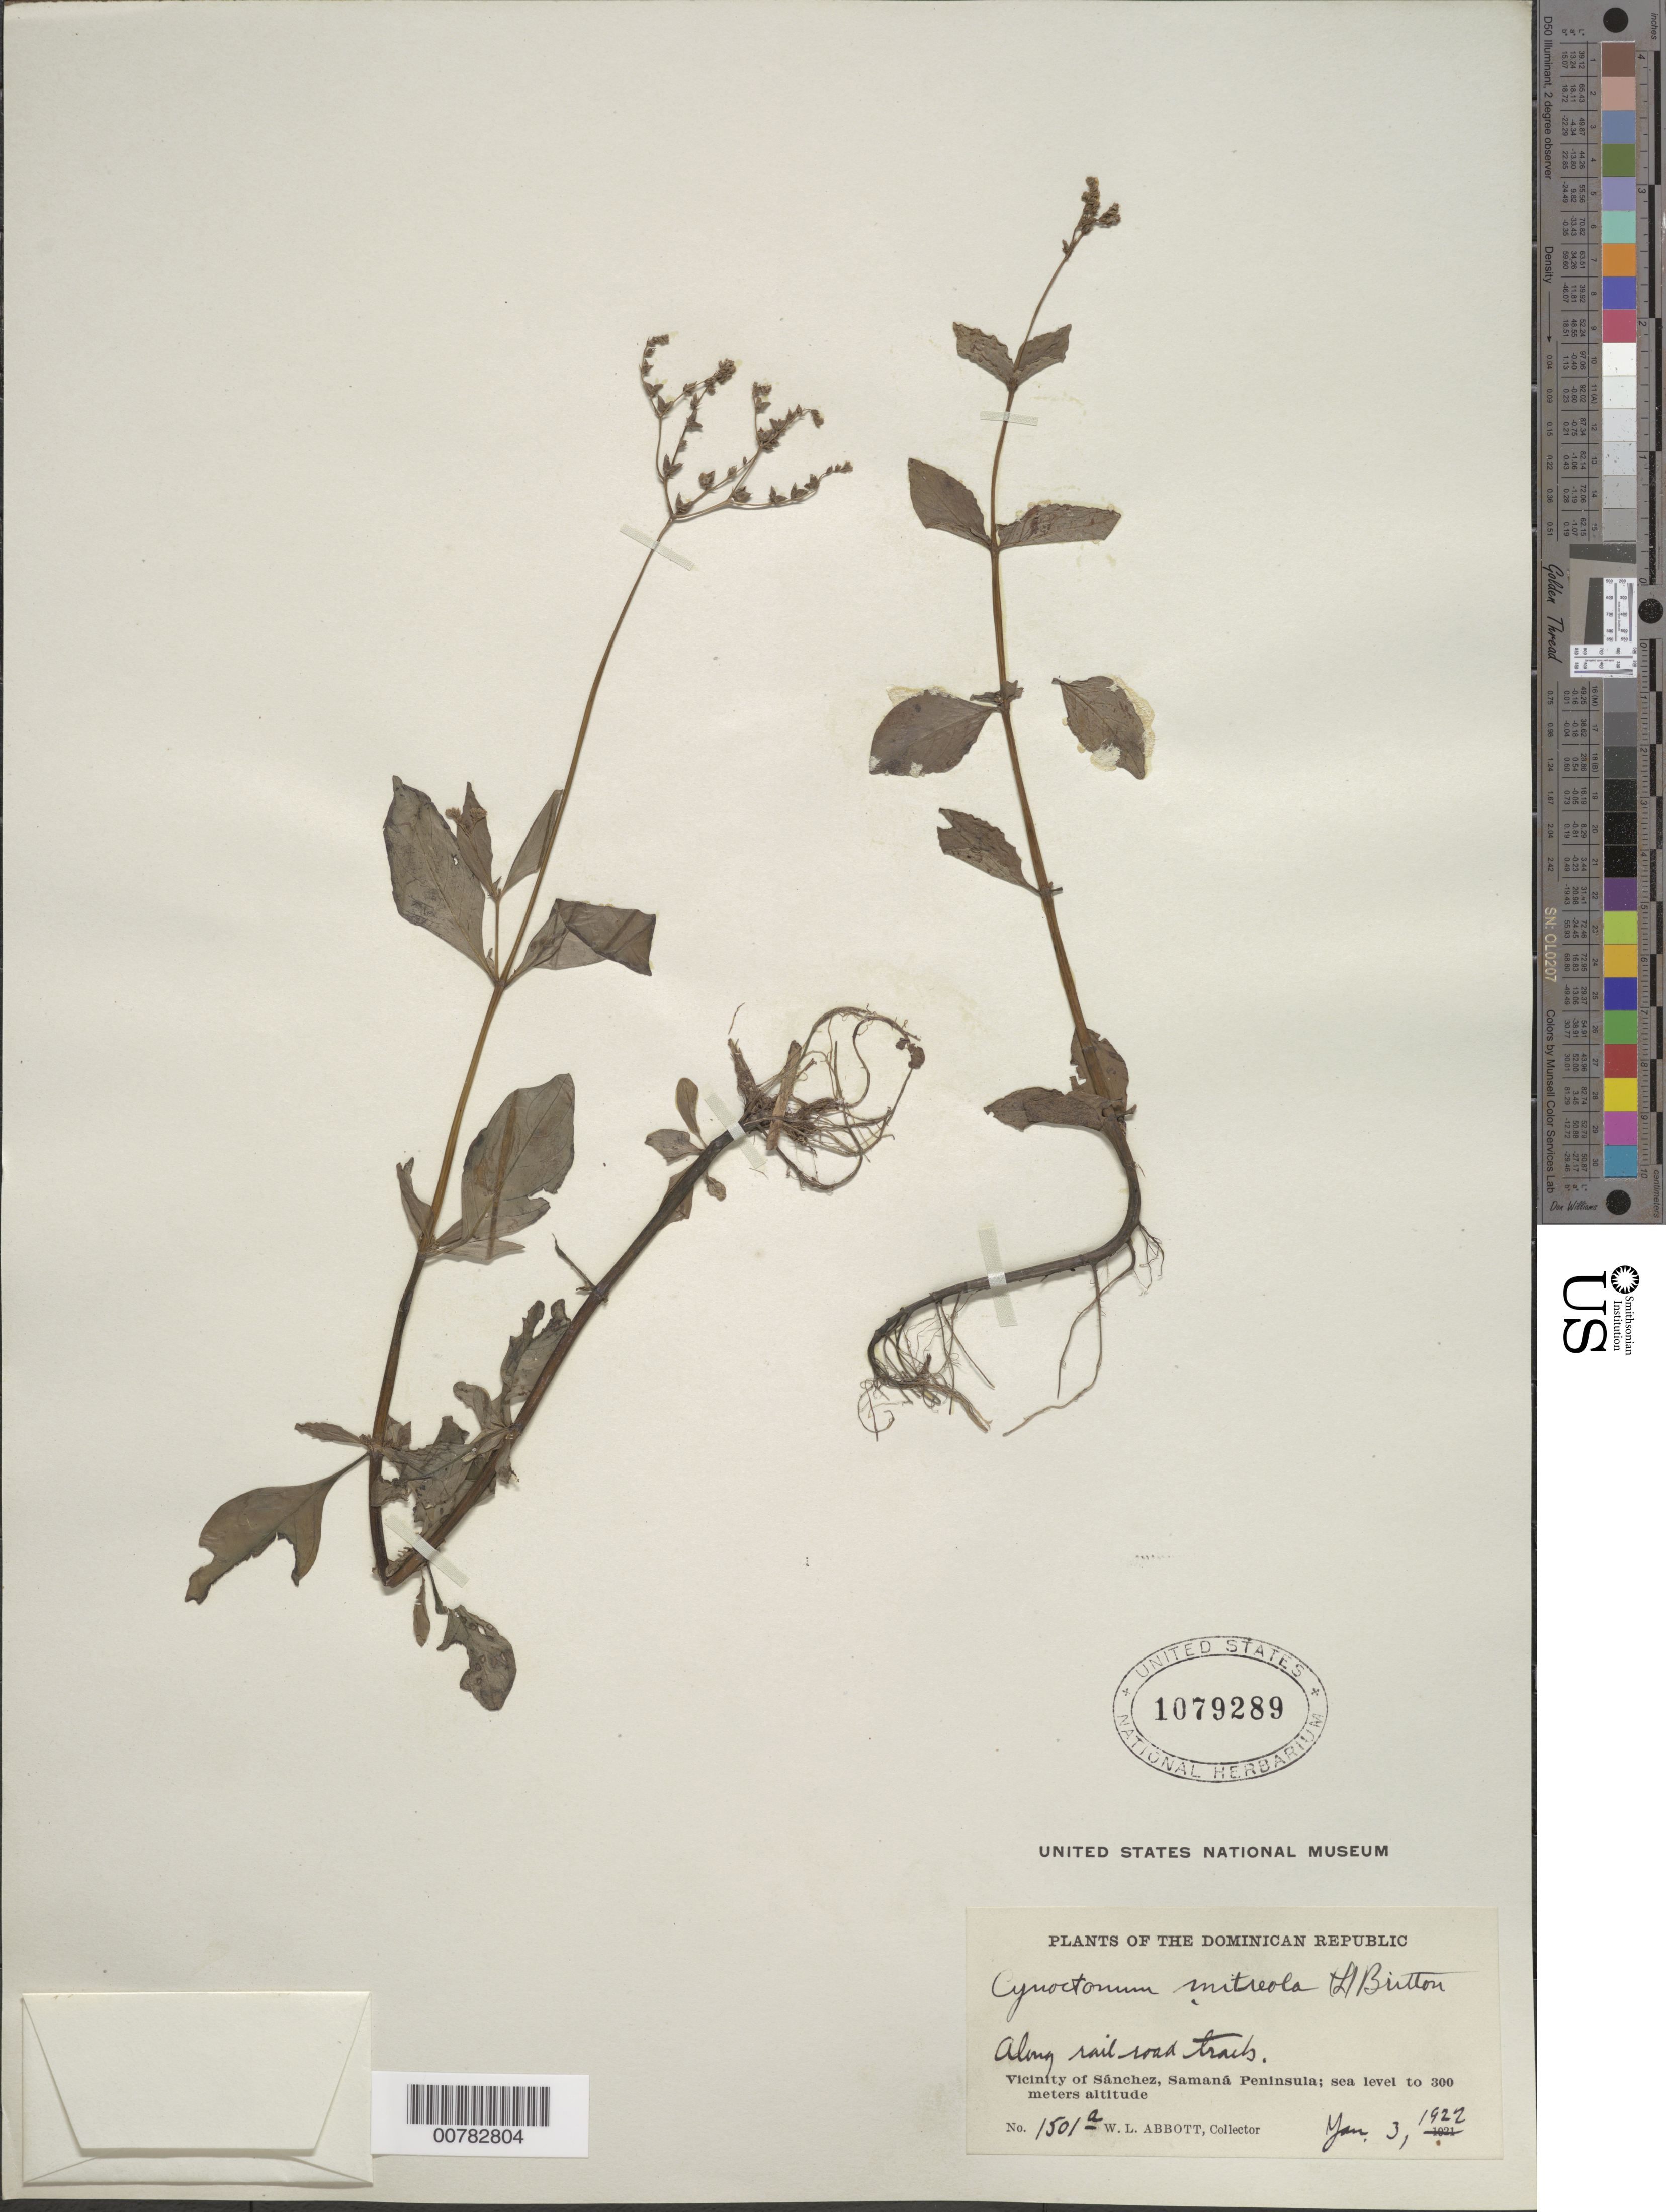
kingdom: Plantae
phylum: Tracheophyta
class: Magnoliopsida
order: Gentianales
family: Loganiaceae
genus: Mitreola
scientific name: Mitreola petiolata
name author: (J.F. Gmel.) Torr. & A. Gray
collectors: W. L. Abbott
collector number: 1501a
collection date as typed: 03 Jan 1922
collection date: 1922-01-03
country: Dominican Republic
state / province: Samana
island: Hispaniola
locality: Vicinity of Sánchez, Samaná Peninsula, along rail road track.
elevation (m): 0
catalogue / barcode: US 1079289